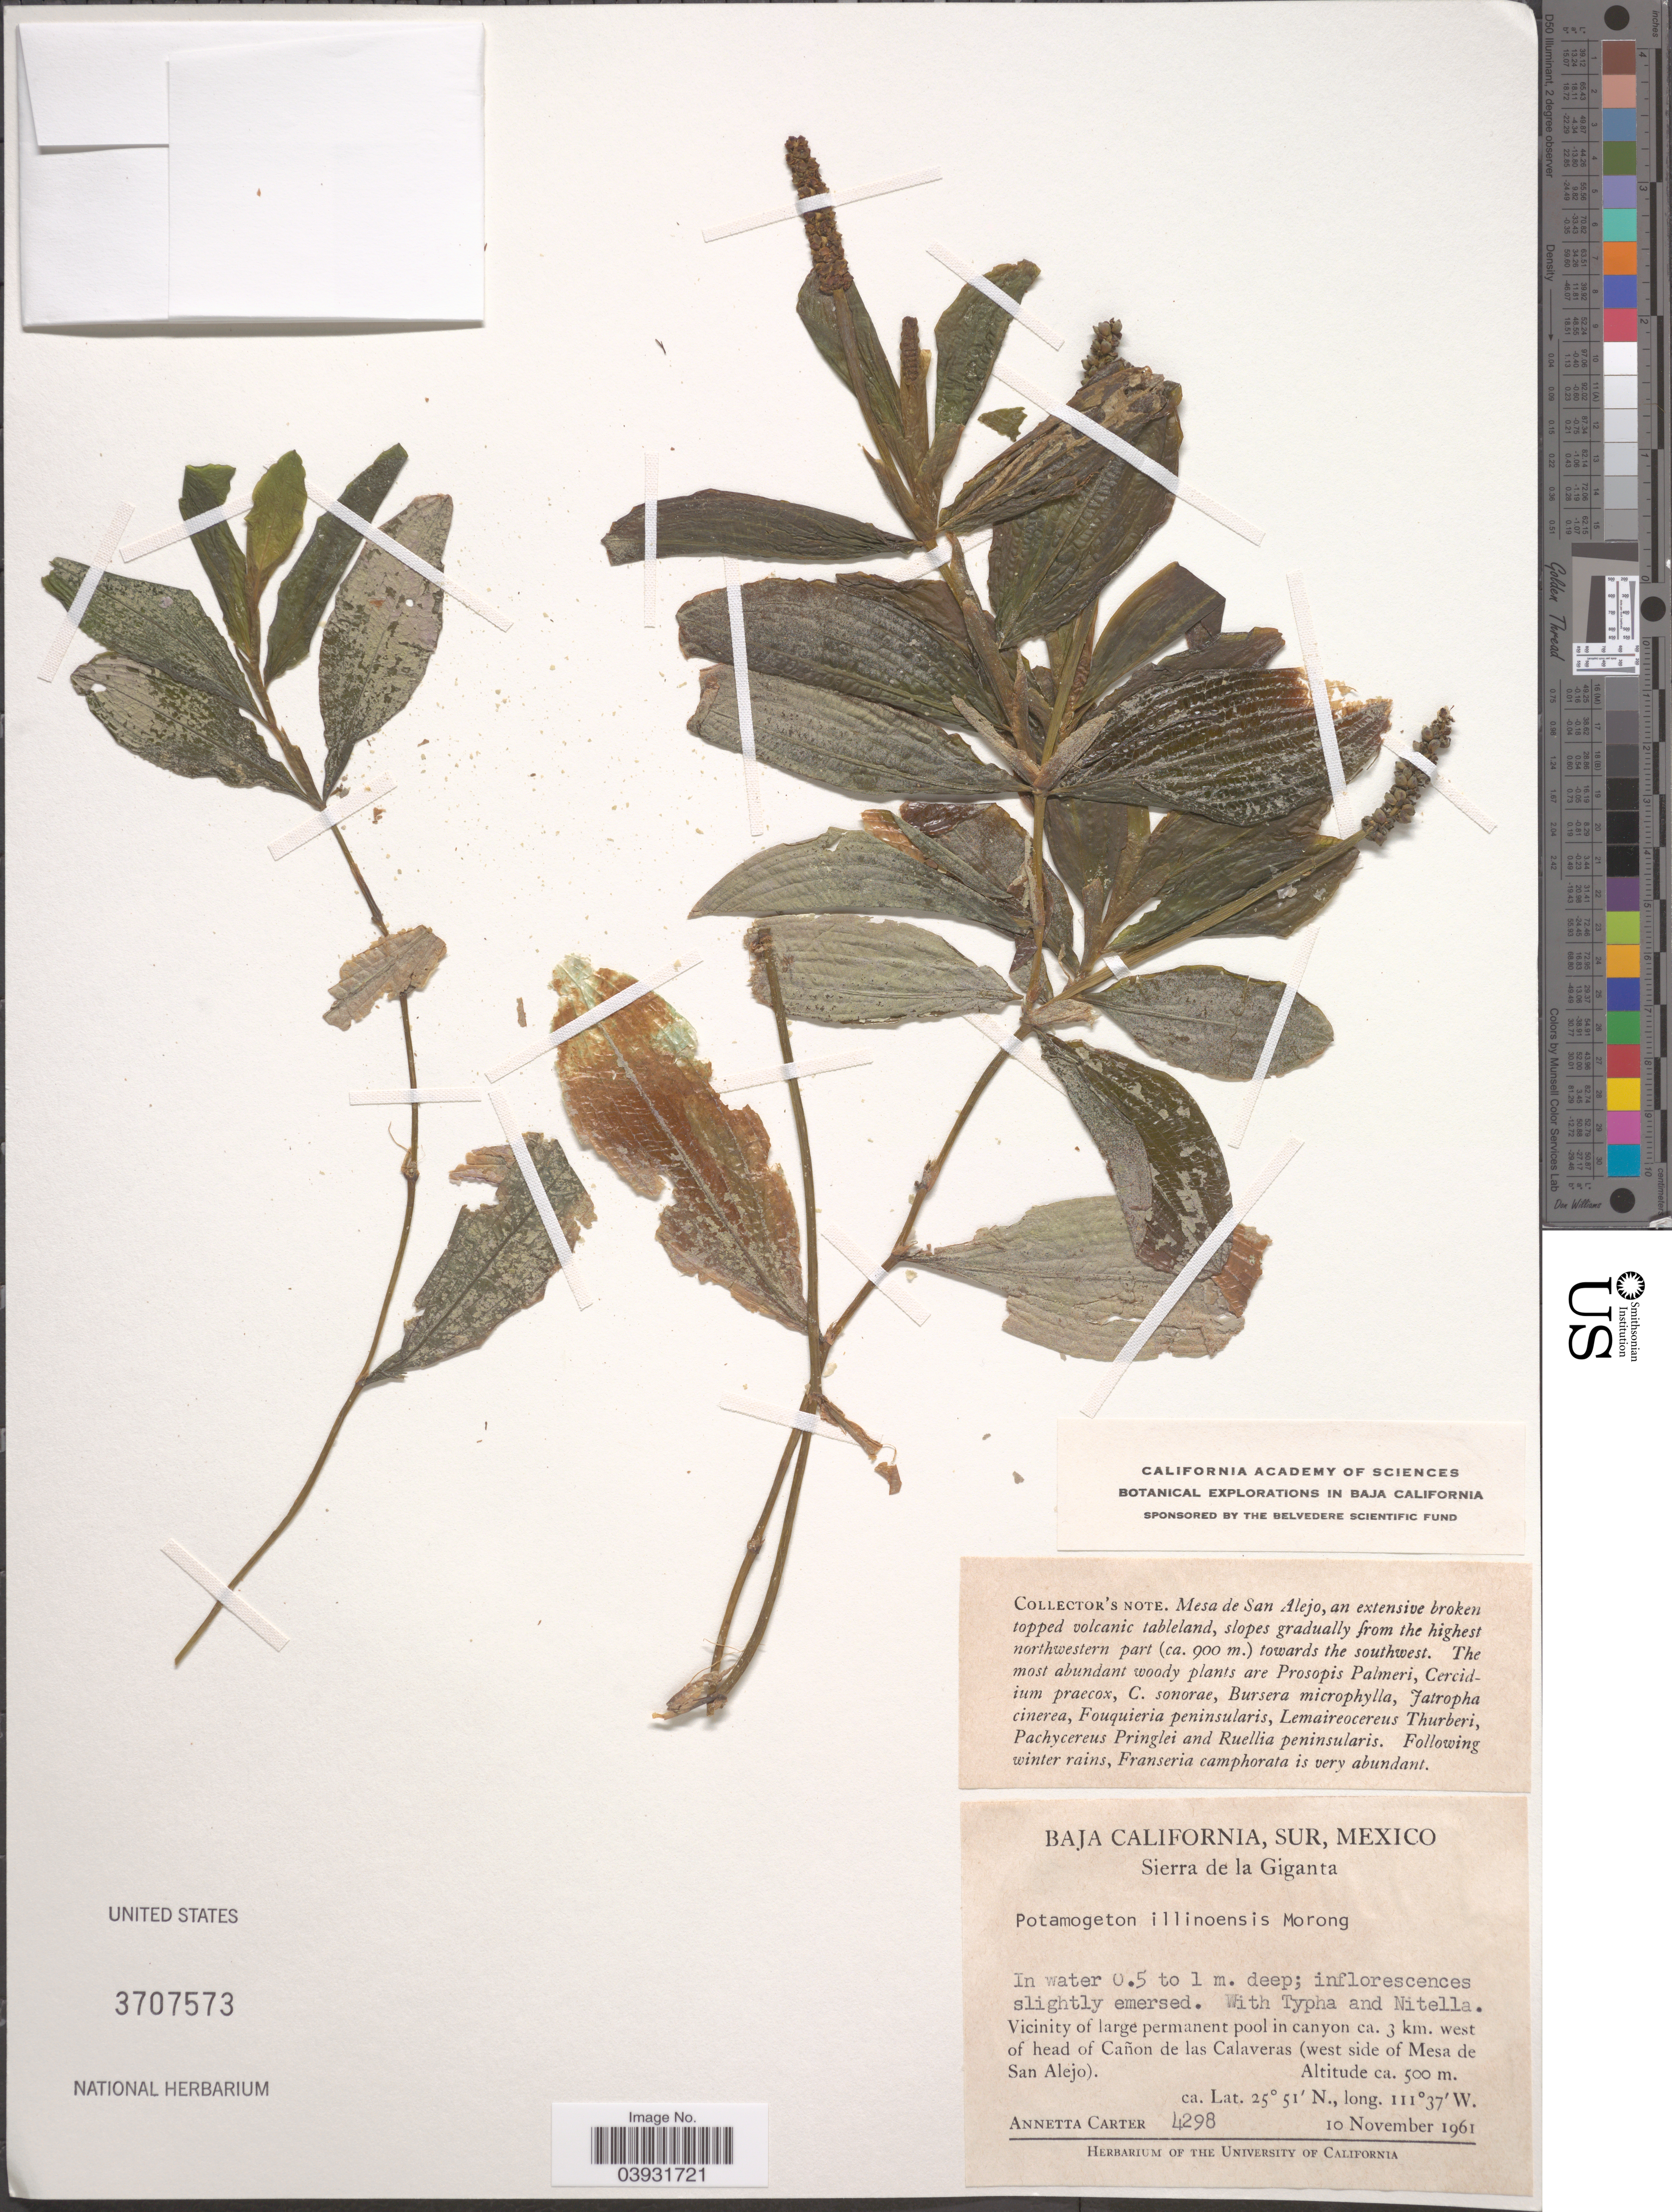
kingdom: Plantae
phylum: Tracheophyta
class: Liliopsida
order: Alismatales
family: Potamogetonaceae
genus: Potamogeton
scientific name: Potamogeton illinoensis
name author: Morong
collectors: A. Carter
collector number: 4298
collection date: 1961-11-10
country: Mexico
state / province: Baja California Sur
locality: Sierra de la Giganta. Vicinity of large permanent pool in canyon ca. 3 km. west of head of Cañon de las Calaveras (west side of Mesa de San Alejo).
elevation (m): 500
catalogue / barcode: US 3707573